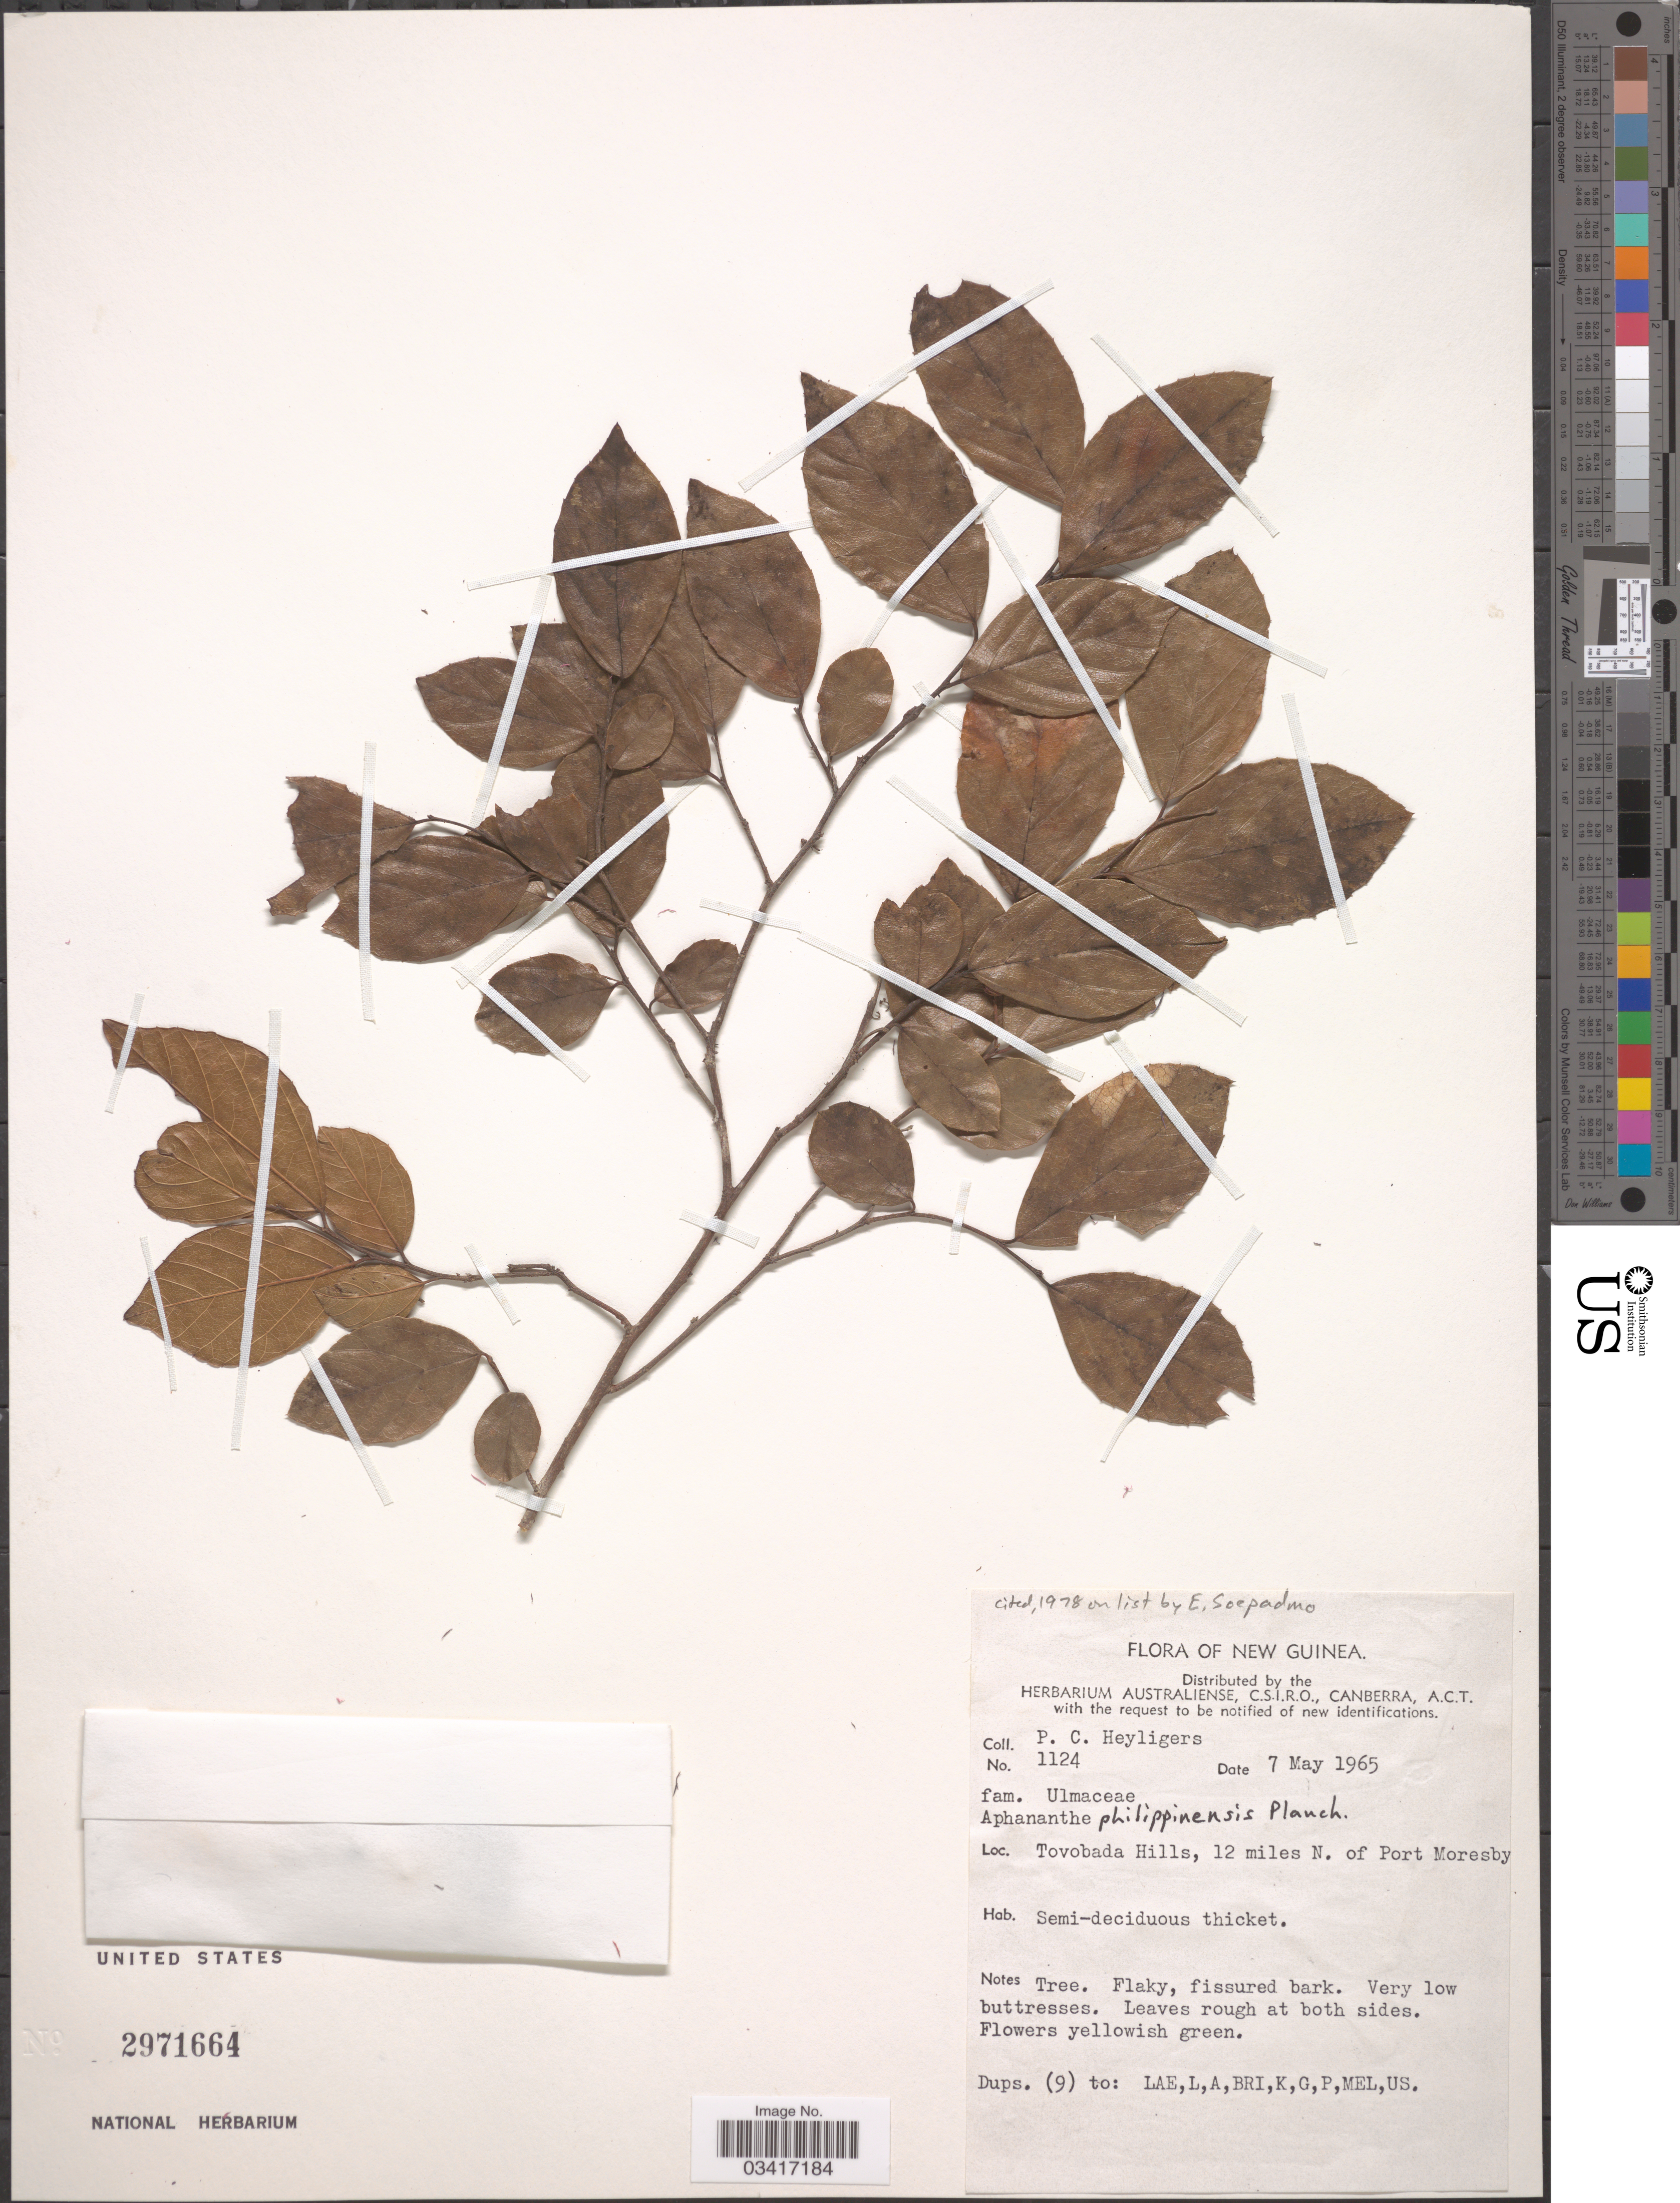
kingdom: Plantae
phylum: Tracheophyta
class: Magnoliopsida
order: Rosales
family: Cannabaceae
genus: Aphananthe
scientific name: Aphananthe philippinensis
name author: Planch.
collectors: P. Heyligers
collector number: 1124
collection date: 1965-05-07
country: Papua New Guinea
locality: New Guinea. Tovobada Hills, 12 miles N. of Port Moresby.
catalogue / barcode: US 2971664